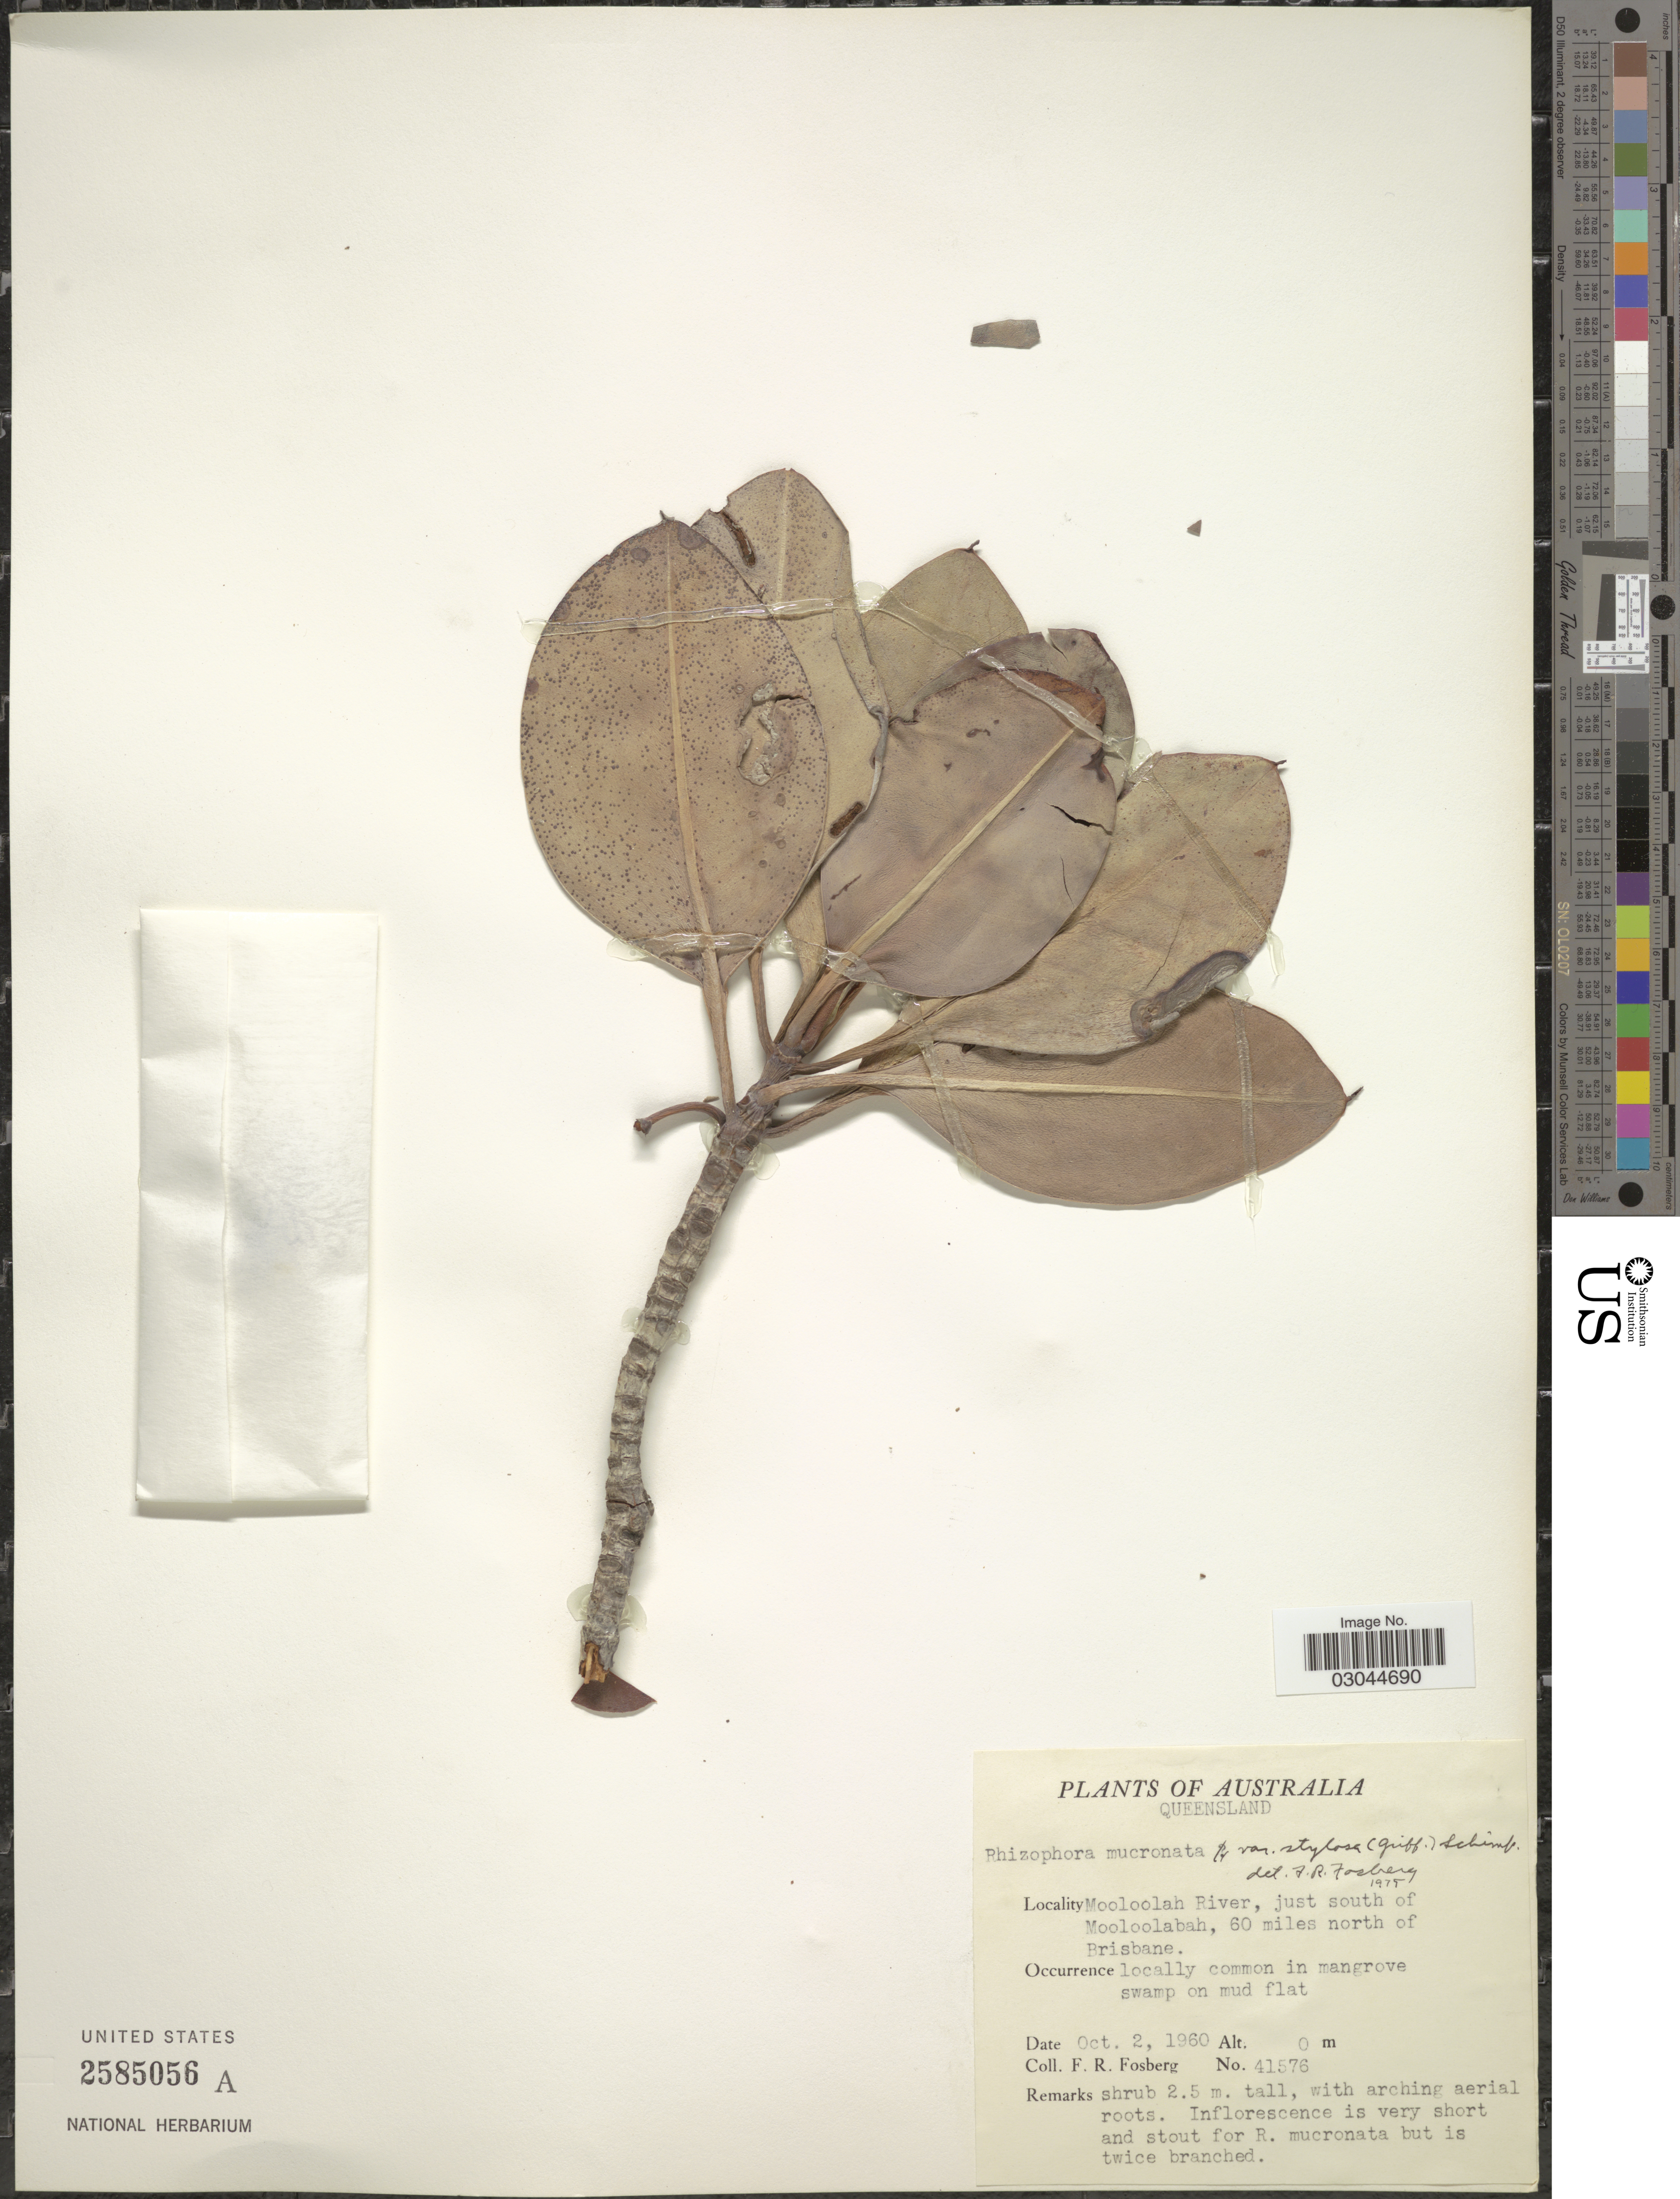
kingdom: Plantae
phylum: Tracheophyta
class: Magnoliopsida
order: Malpighiales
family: Rhizophoraceae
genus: Rhizophora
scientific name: Rhizophora mucronata var. stylosa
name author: Lam.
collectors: F. R. Fosberg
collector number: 41576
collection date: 1960-10-02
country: Australia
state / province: Queensland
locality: Mooloolah River, just south of Moololabah, 60 miles north of Brisbane.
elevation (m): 0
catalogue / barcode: US 2585056A